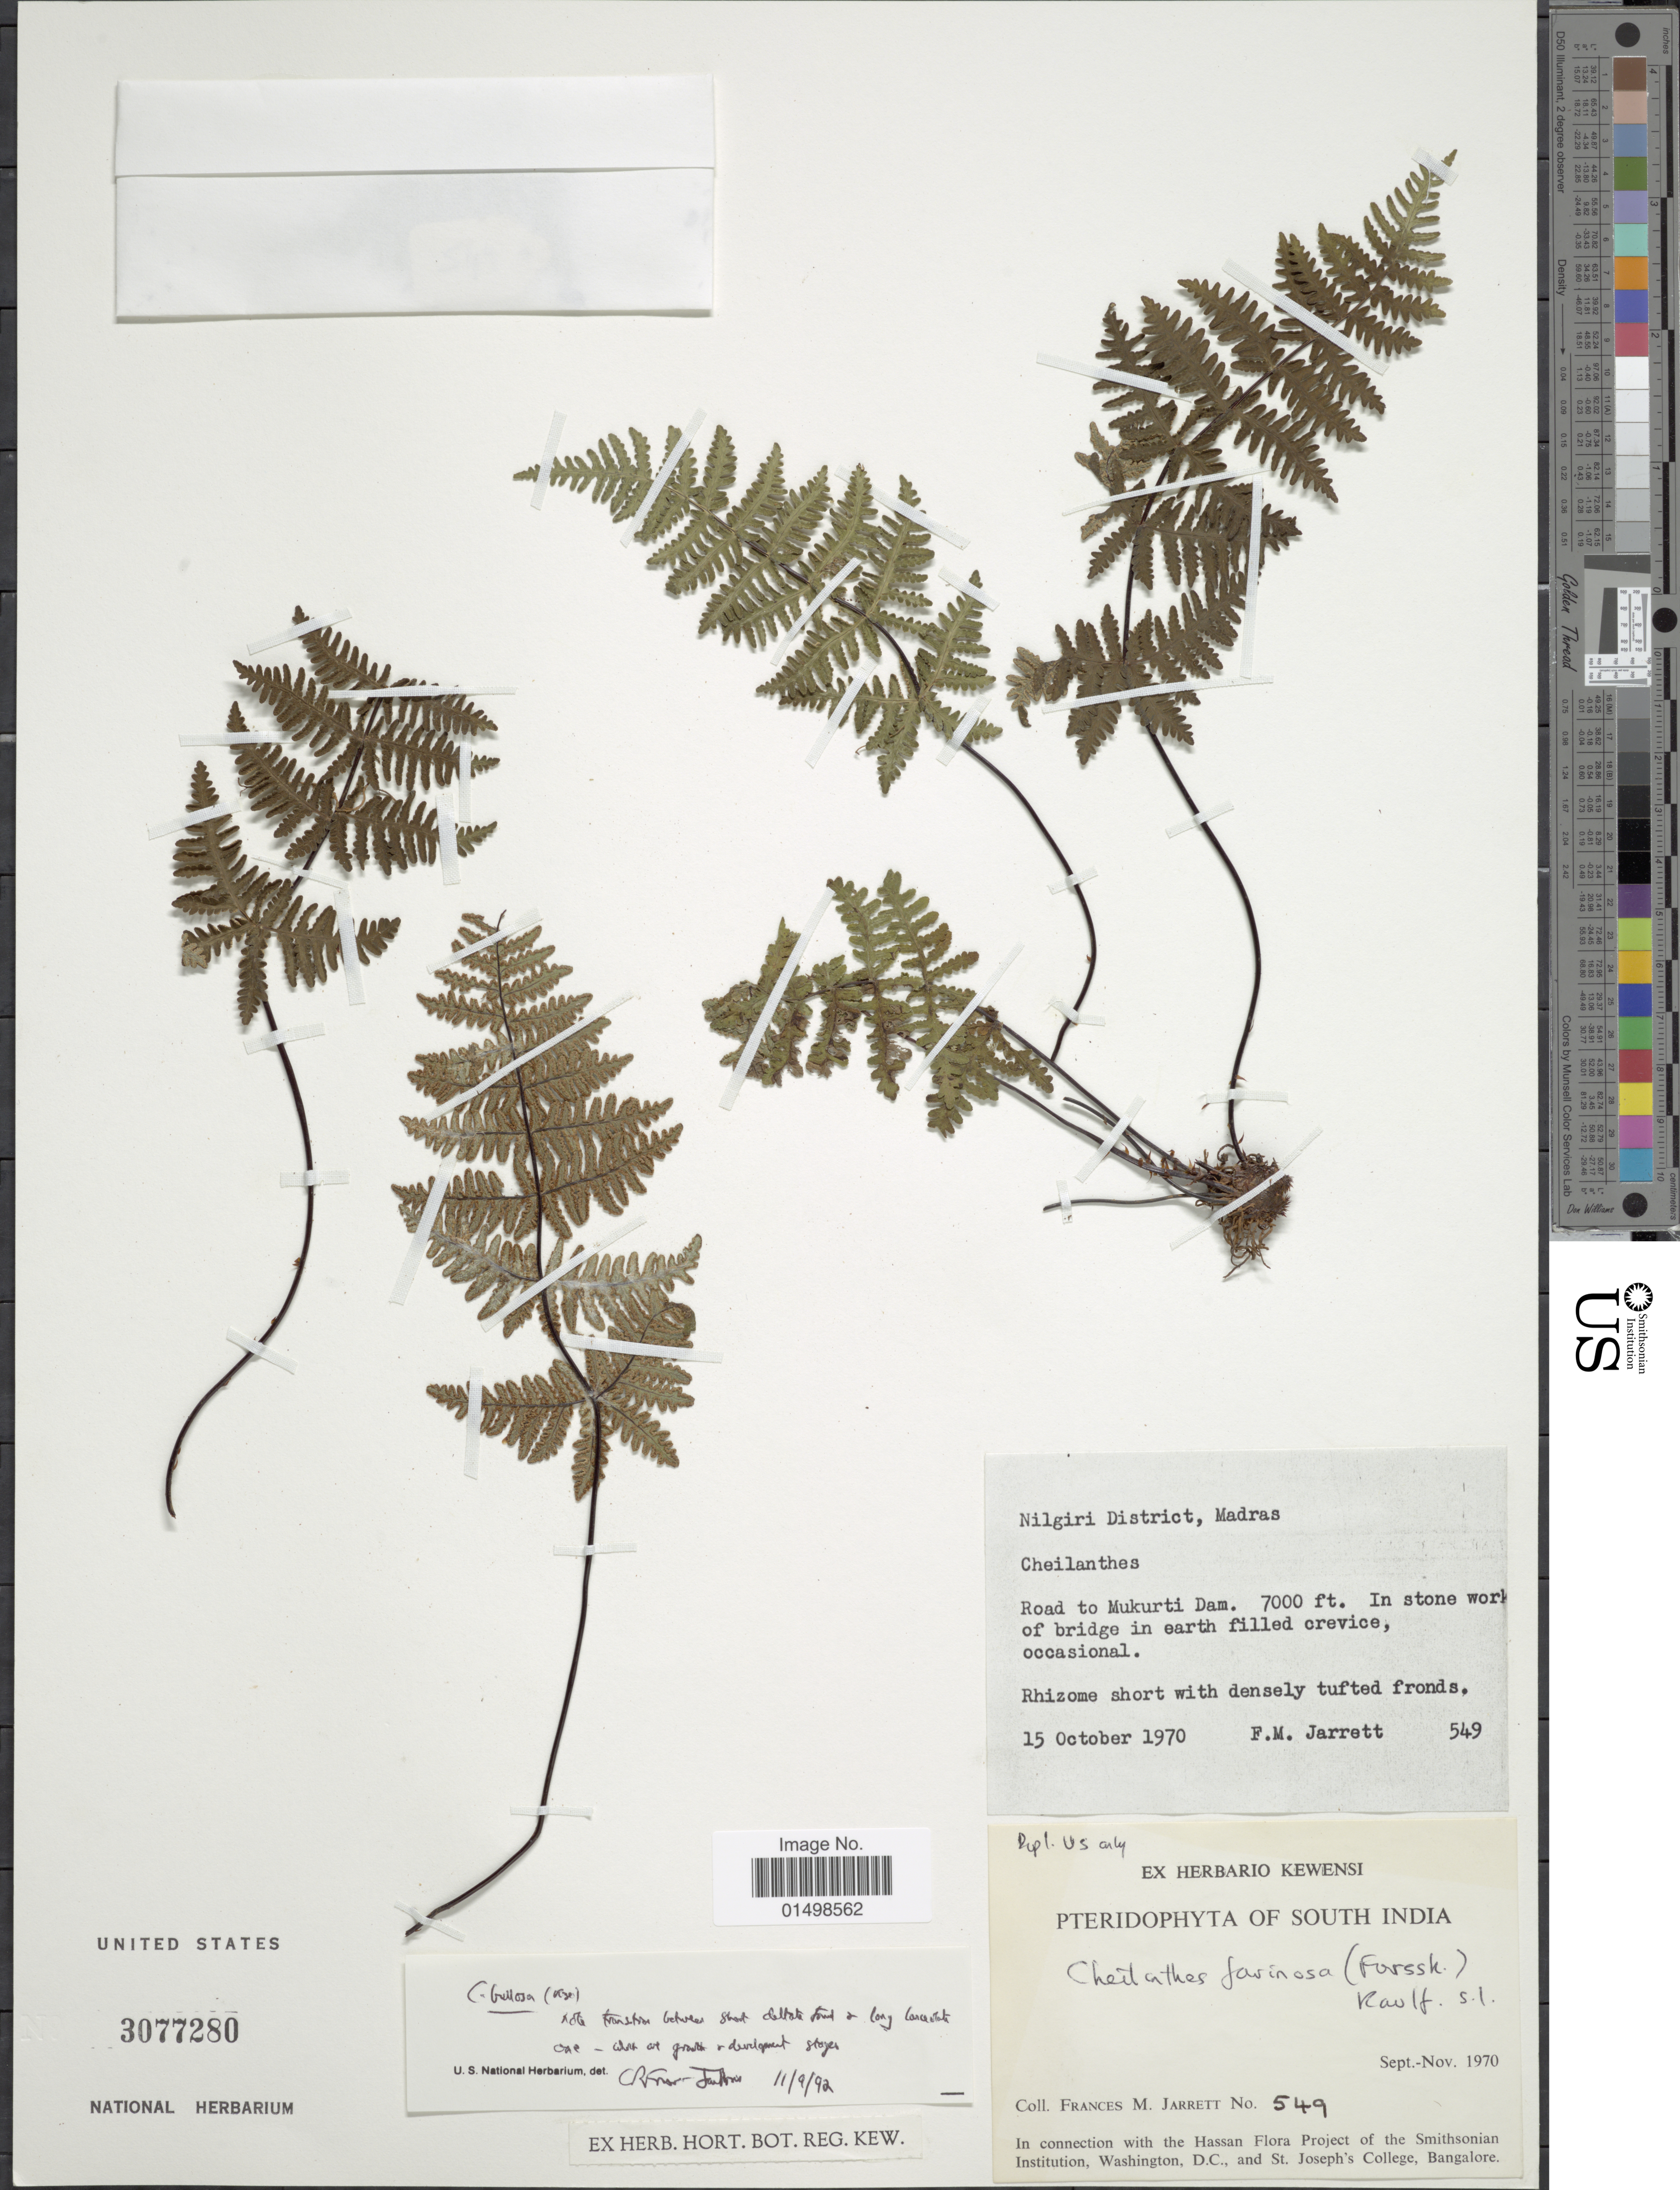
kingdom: Plantae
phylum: Tracheophyta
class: Polypodiopsida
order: Polypodiales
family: Pteridaceae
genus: Aleuritopteris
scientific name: Aleuritopteris farinosa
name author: (Forssk.) Fée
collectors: F. M. Jarrett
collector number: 549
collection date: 1970-10-15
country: India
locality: South India. Nilgiri District, Madras. Road to Mukurti Dam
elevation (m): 2134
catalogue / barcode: US 3077280